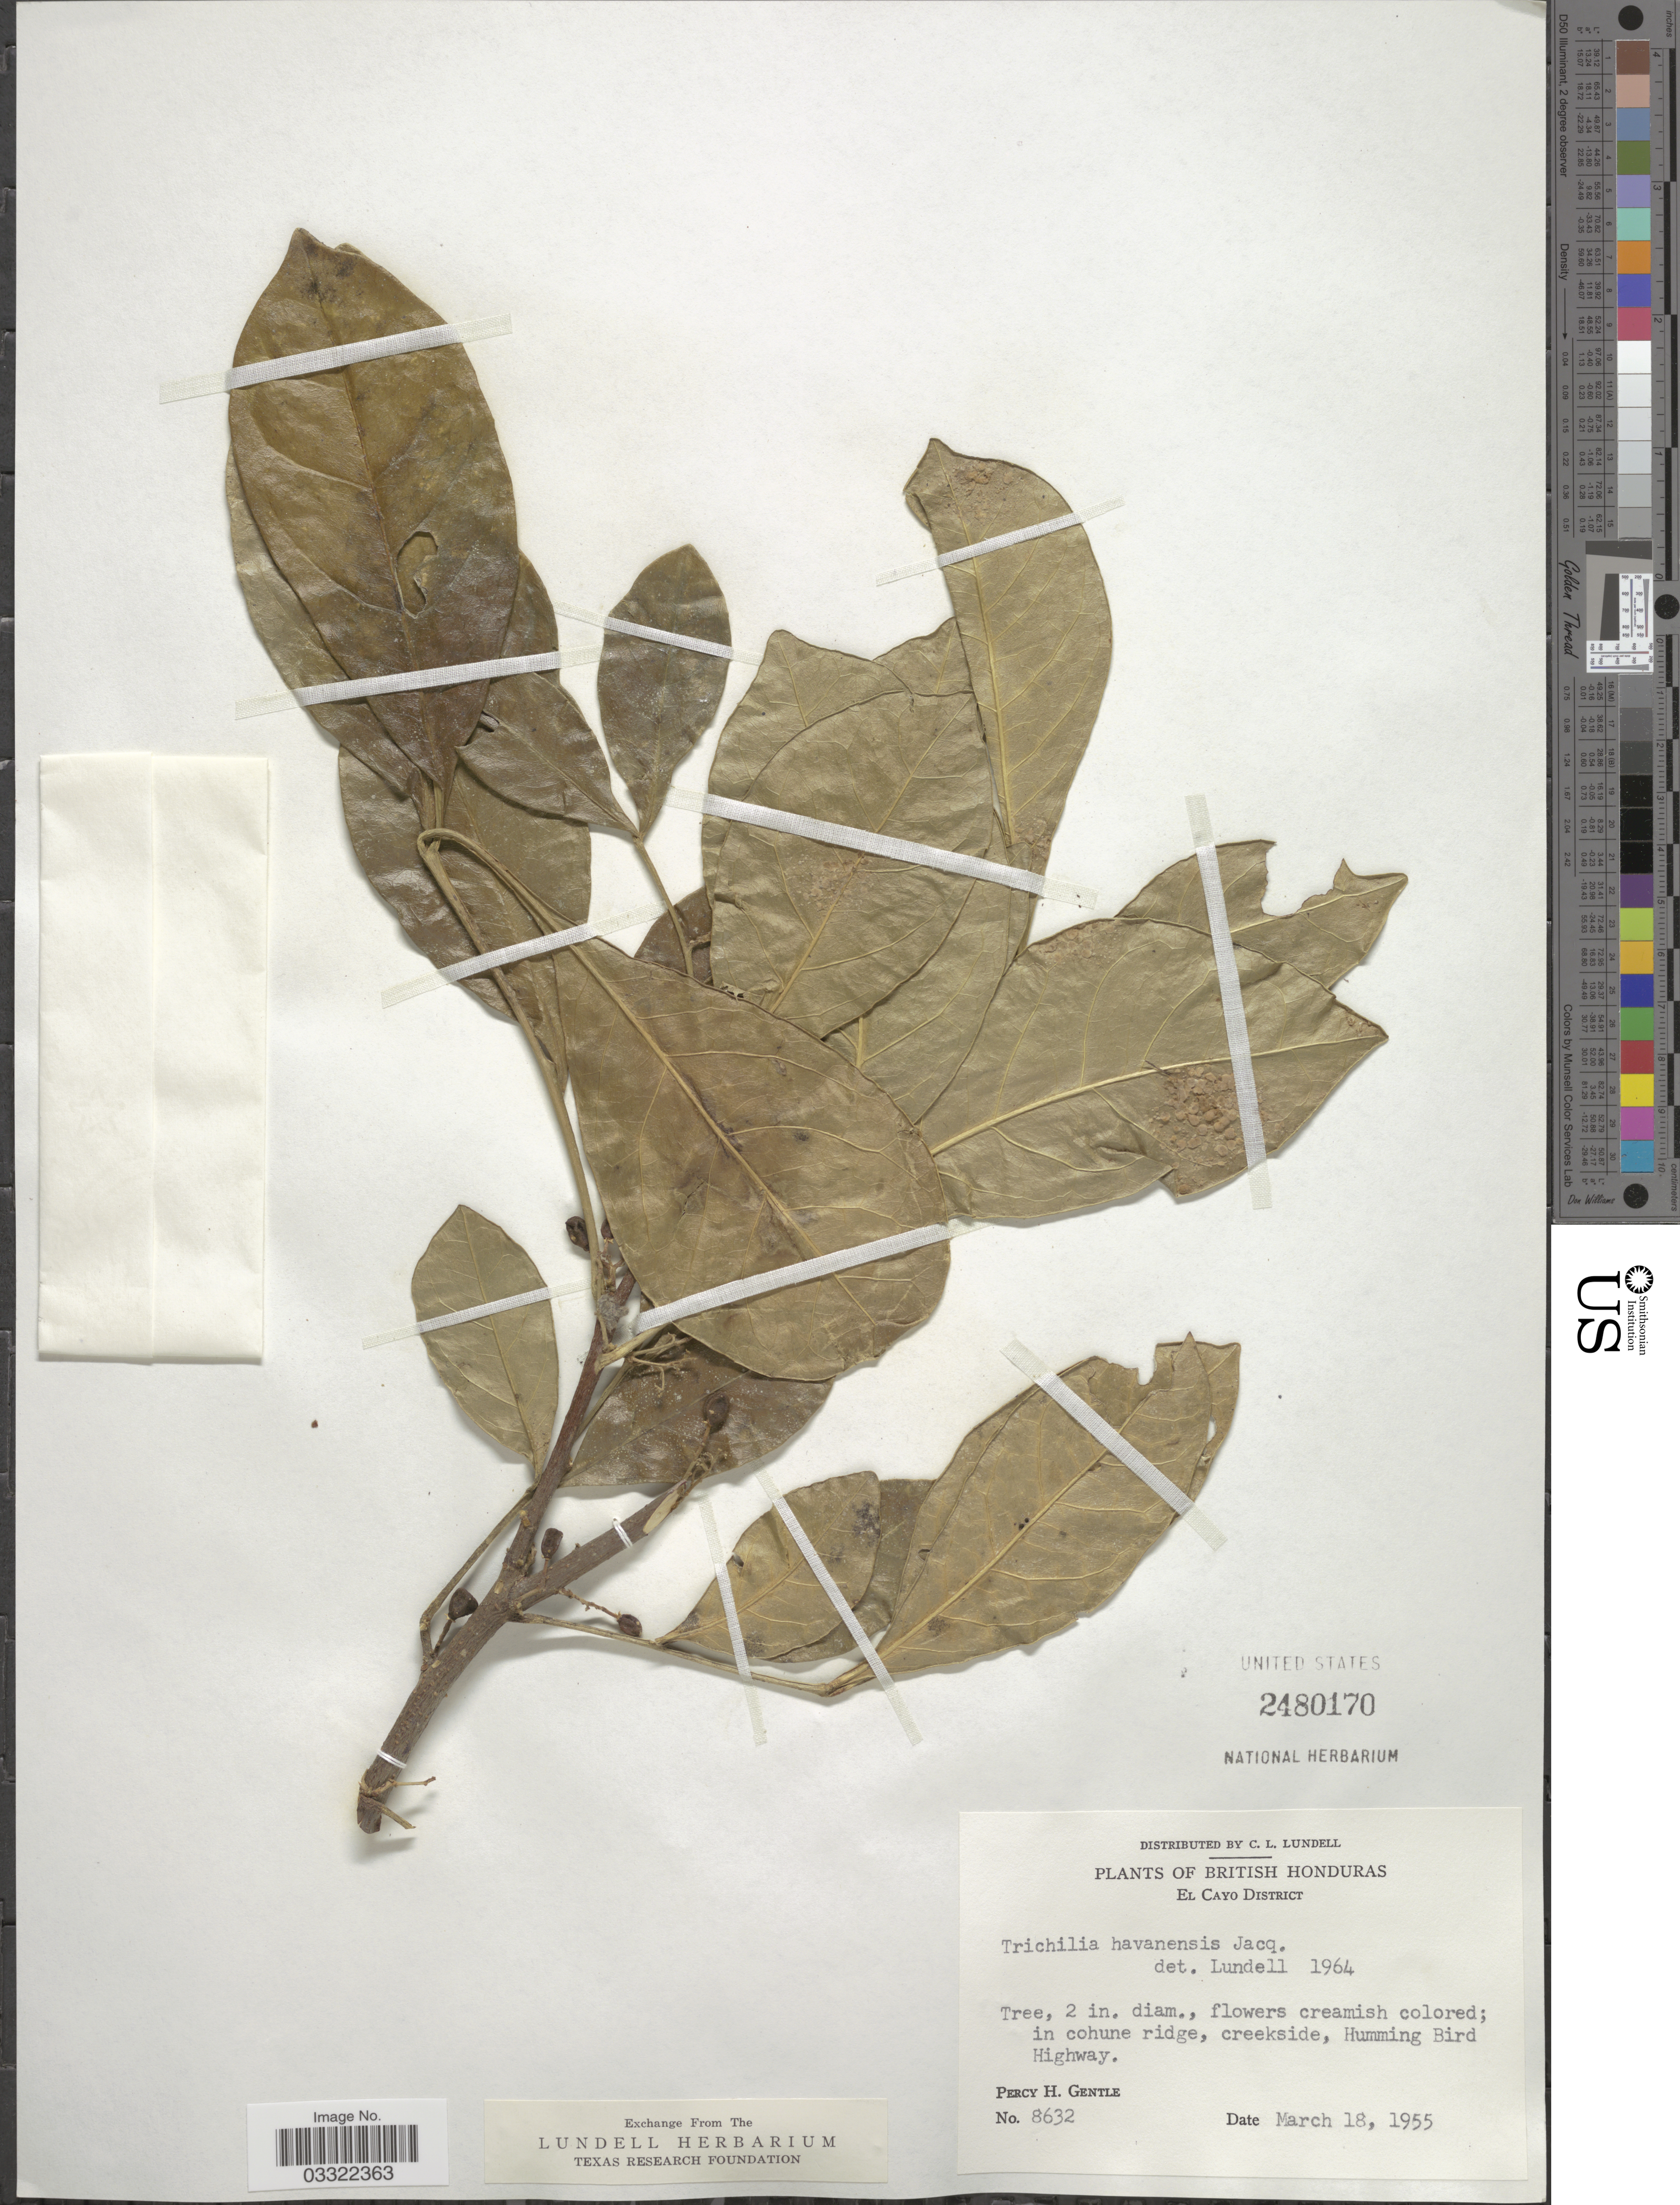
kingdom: Plantae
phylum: Tracheophyta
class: Magnoliopsida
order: Sapindales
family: Meliaceae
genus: Trichilia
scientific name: Trichilia havanensis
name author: Jacq.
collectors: A. H. Gentry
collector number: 8632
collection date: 1955-03-18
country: Belize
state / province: Cayo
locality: British Honduras. El Cayo District. In cohune ridge, creekside, Humming Bird Highway.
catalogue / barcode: US 2480170